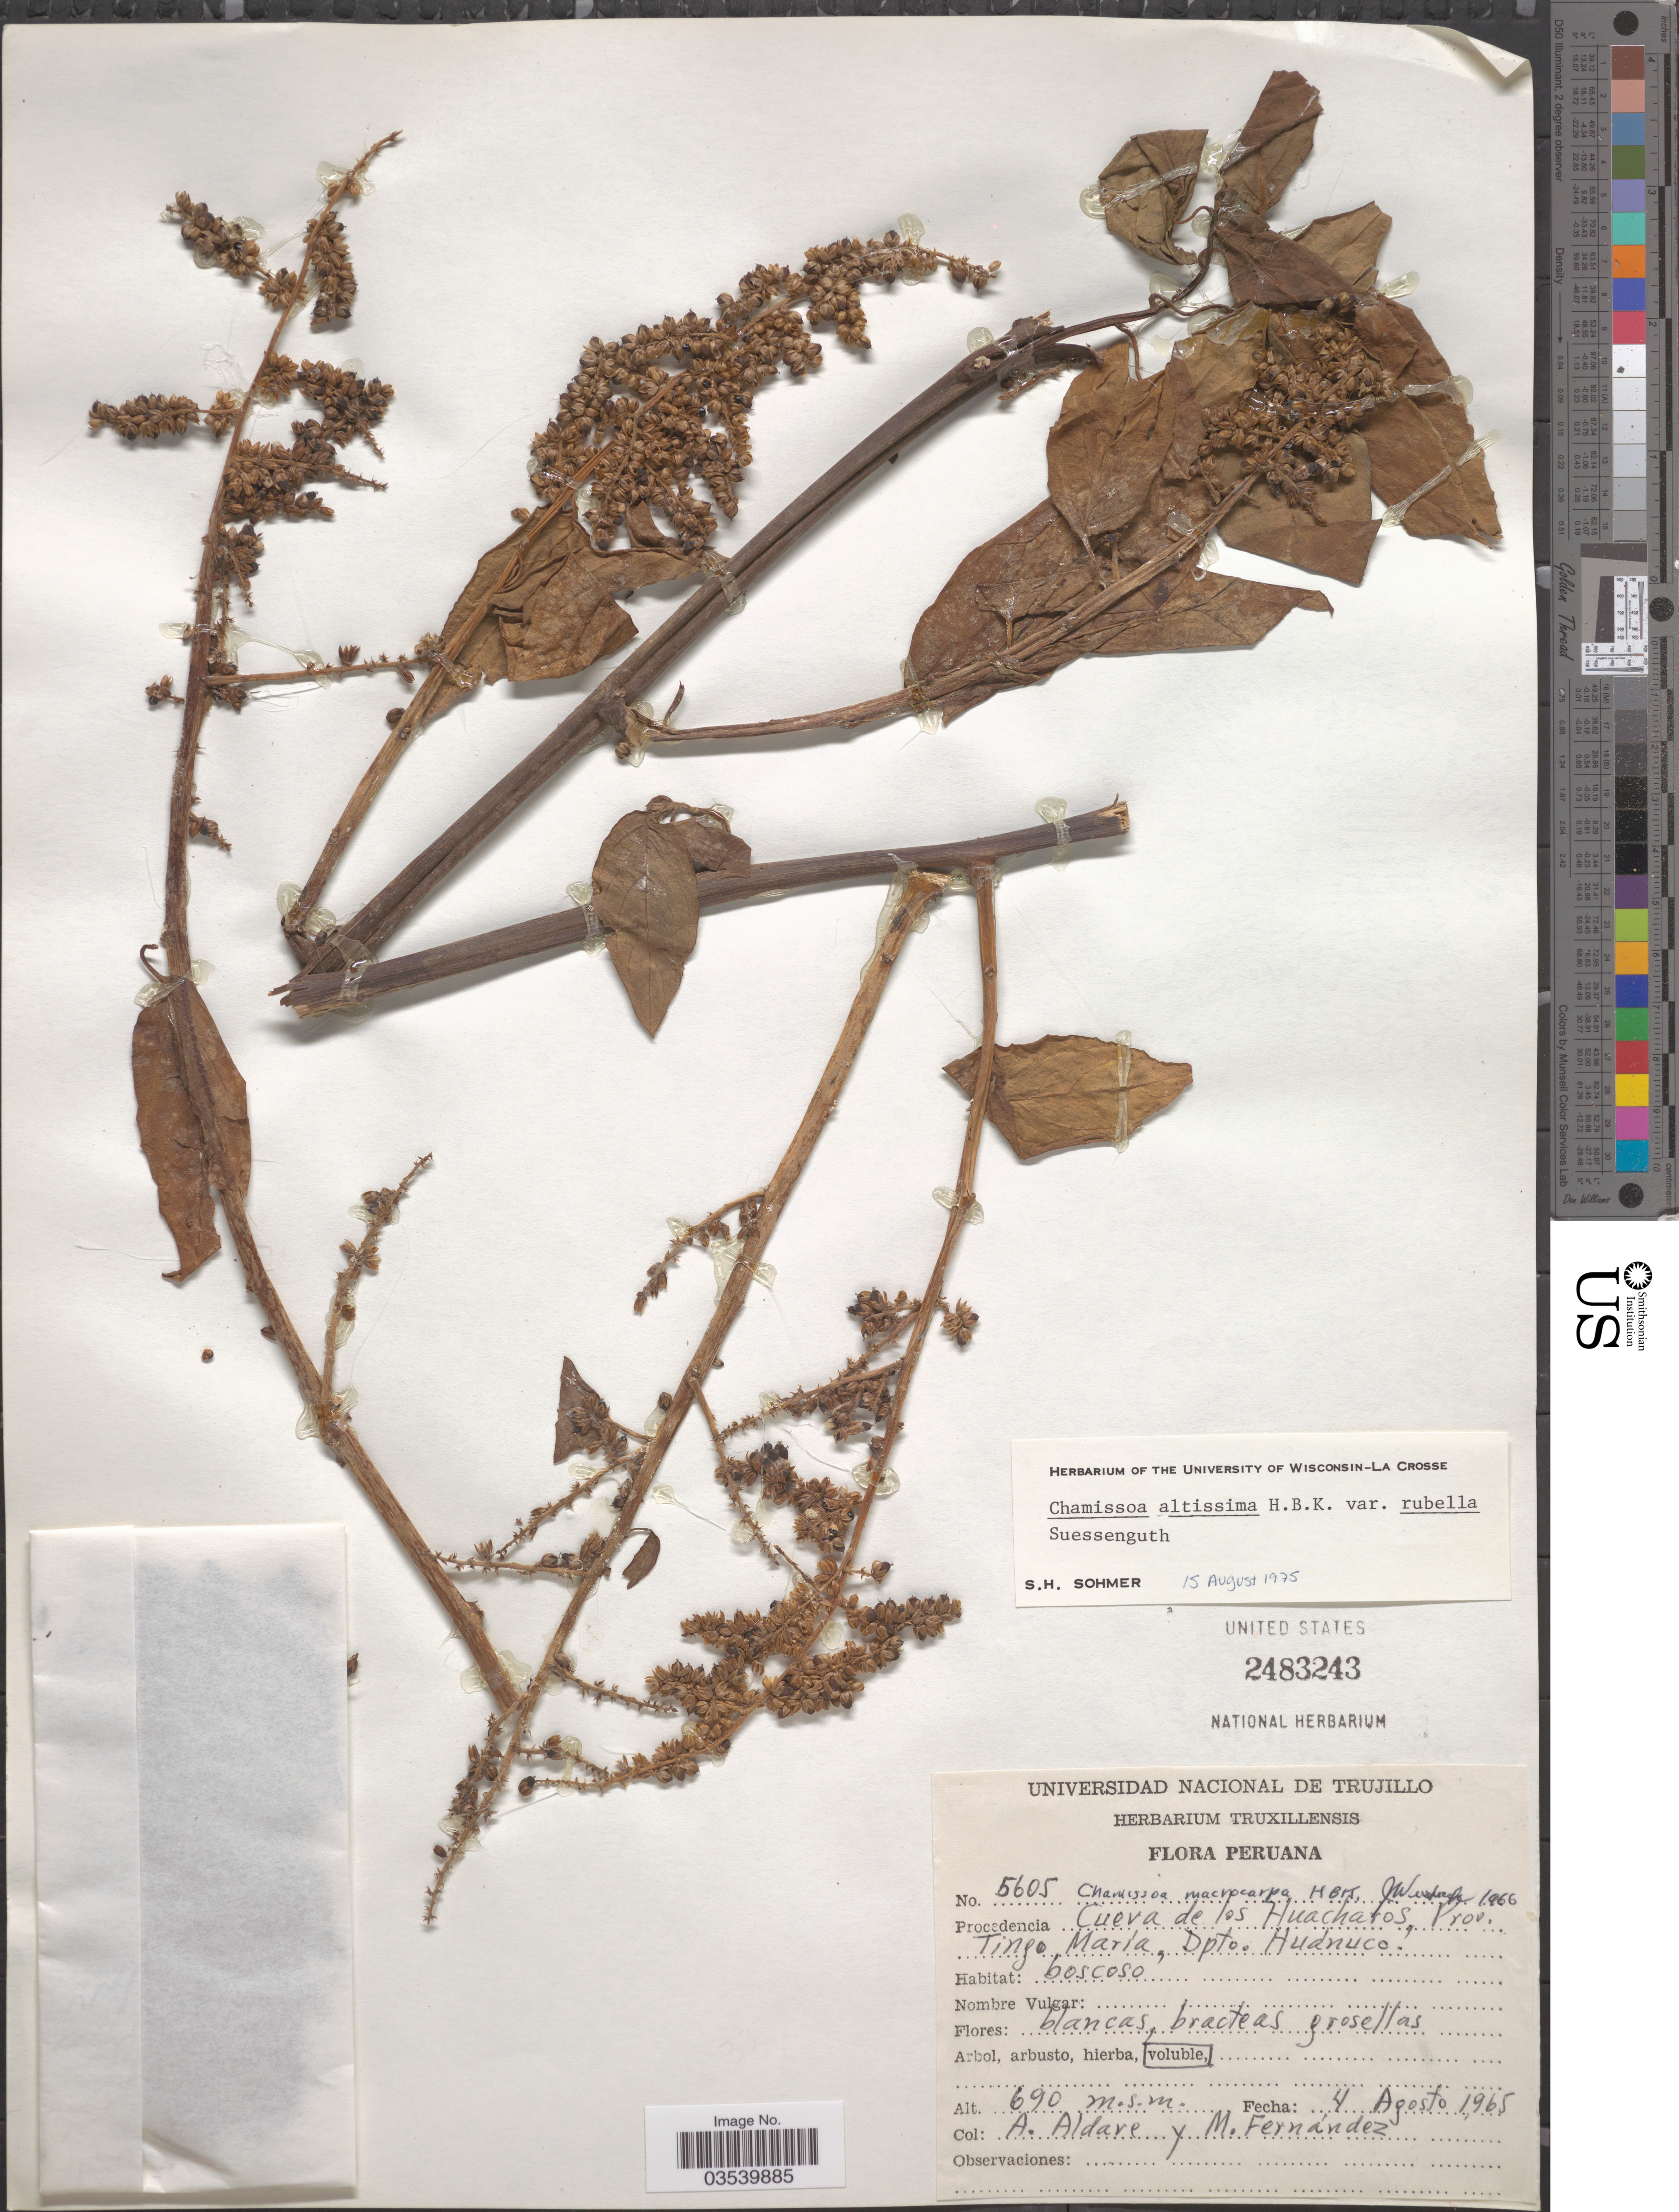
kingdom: Plantae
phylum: Tracheophyta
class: Magnoliopsida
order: Caryophyllales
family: Amaranthaceae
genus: Chamissoa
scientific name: Chamissoa altissima var. rubella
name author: Suess.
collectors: A. Aldare & M. Fernández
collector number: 5605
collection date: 1965-08-04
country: Peru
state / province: Huánuco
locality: Cueva de los Huacharos, Prov. Tingo María, Dpto. Huánuco.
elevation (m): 690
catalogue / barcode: US 2483243